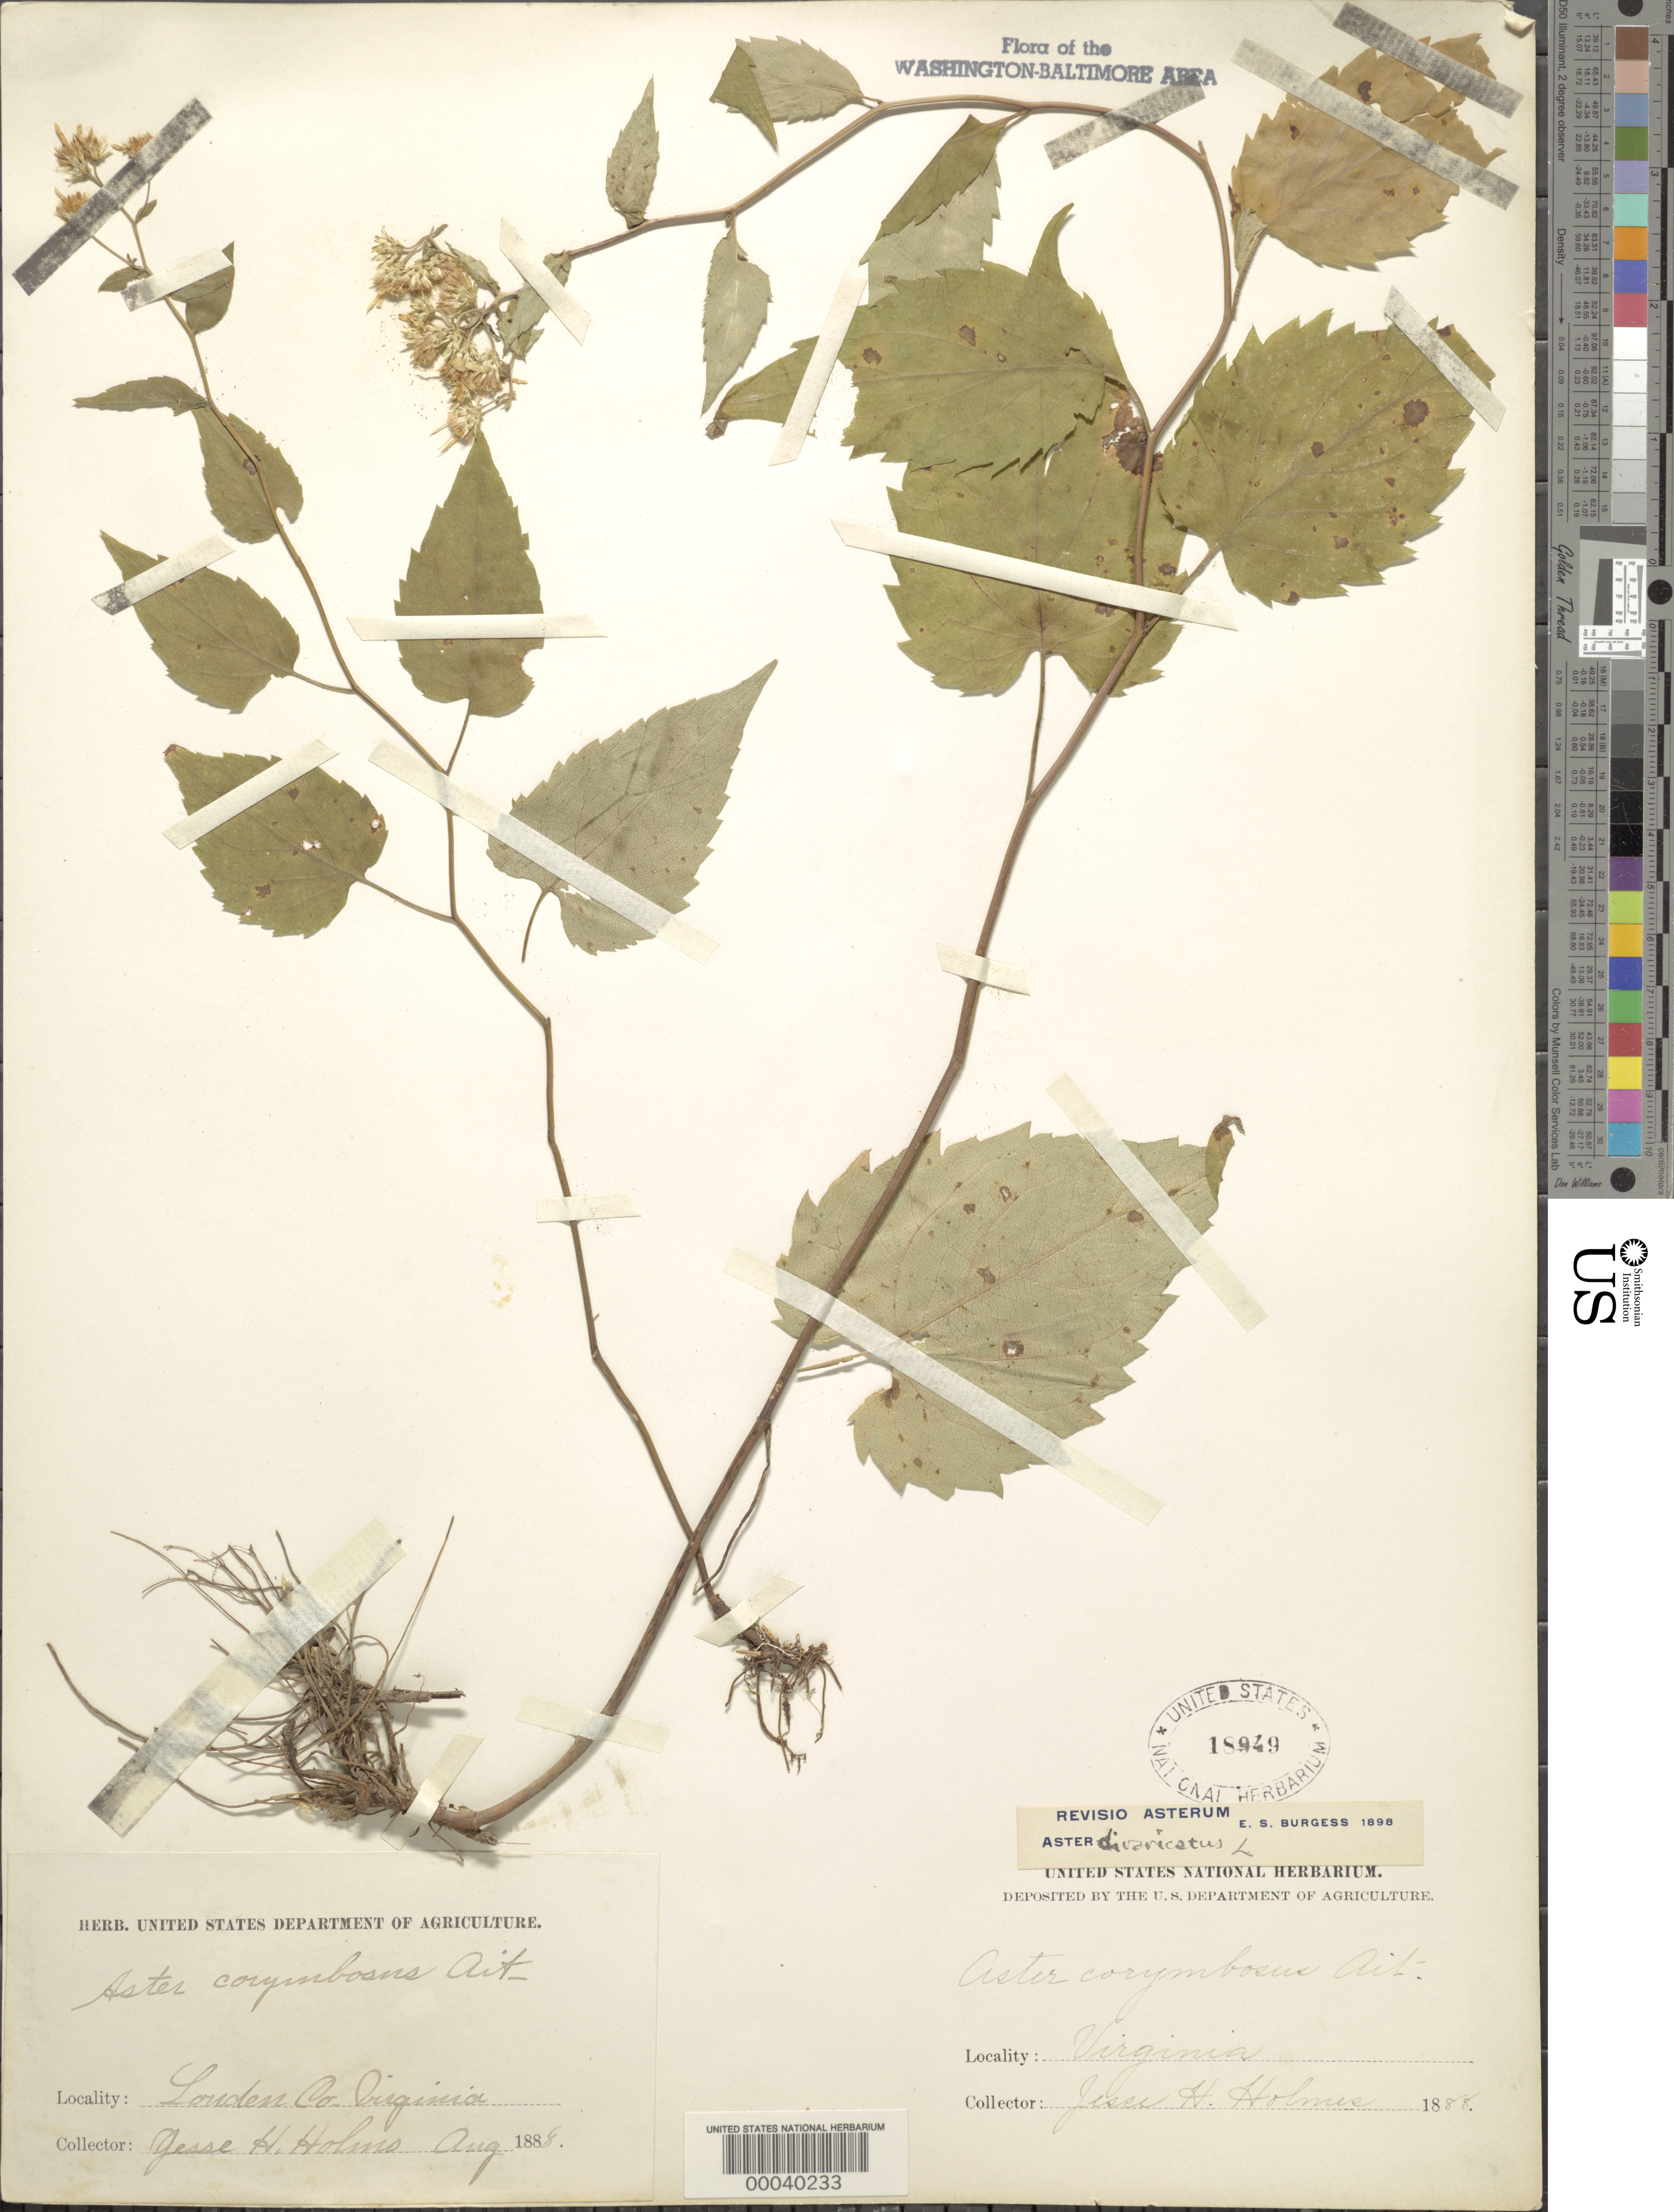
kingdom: Plantae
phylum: Tracheophyta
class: Magnoliopsida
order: Asterales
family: Asteraceae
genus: Eurybia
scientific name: Eurybia divaricata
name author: (L.) G.L. Nesom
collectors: J. Holmes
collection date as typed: Aug 1888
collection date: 1888-08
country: United States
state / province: Virginia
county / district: Loudoun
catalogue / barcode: US 18949